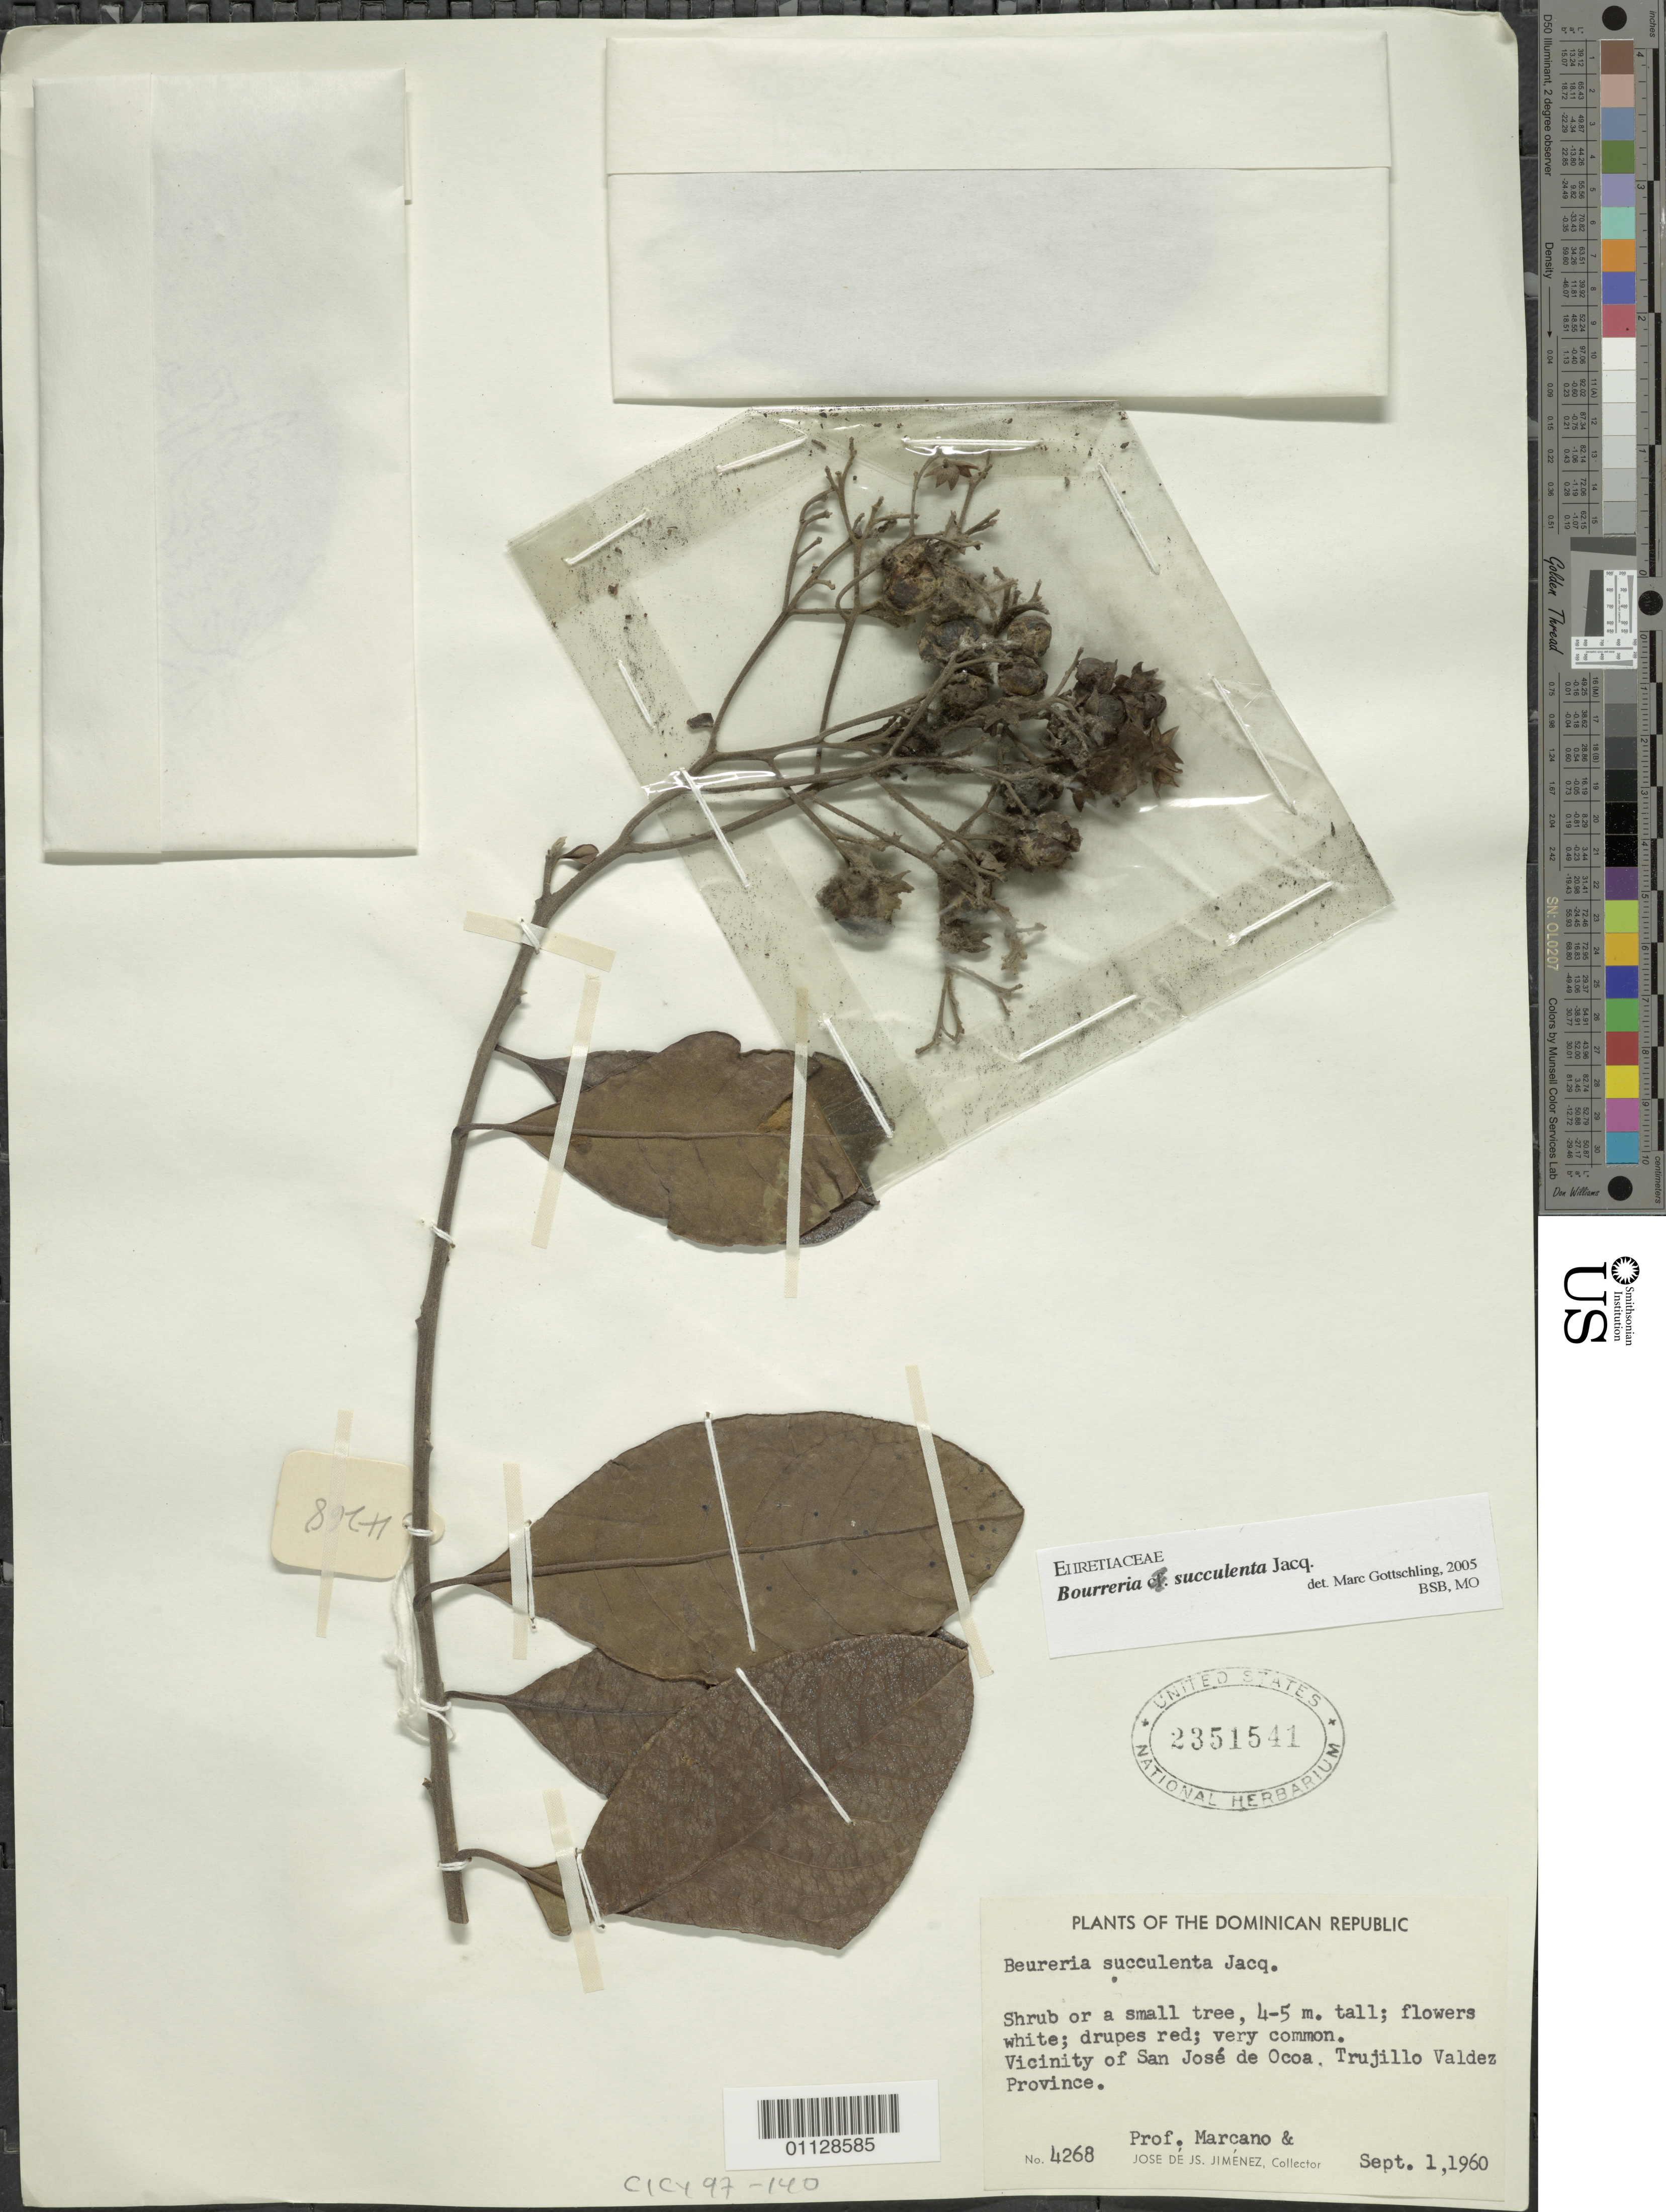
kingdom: Plantae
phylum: Tracheophyta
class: Magnoliopsida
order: Boraginales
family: Ehretiaceae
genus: Bourreria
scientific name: Bourreria succulenta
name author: Jacq.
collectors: J. J. Jiménez Almonte & E. J. Marcano F.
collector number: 4268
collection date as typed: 01 Sep 1960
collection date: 1960-09-01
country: Dominican Republic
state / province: San José de Ocoa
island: Hispaniola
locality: Vicinity of San José de Ocoa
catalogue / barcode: US 2351541